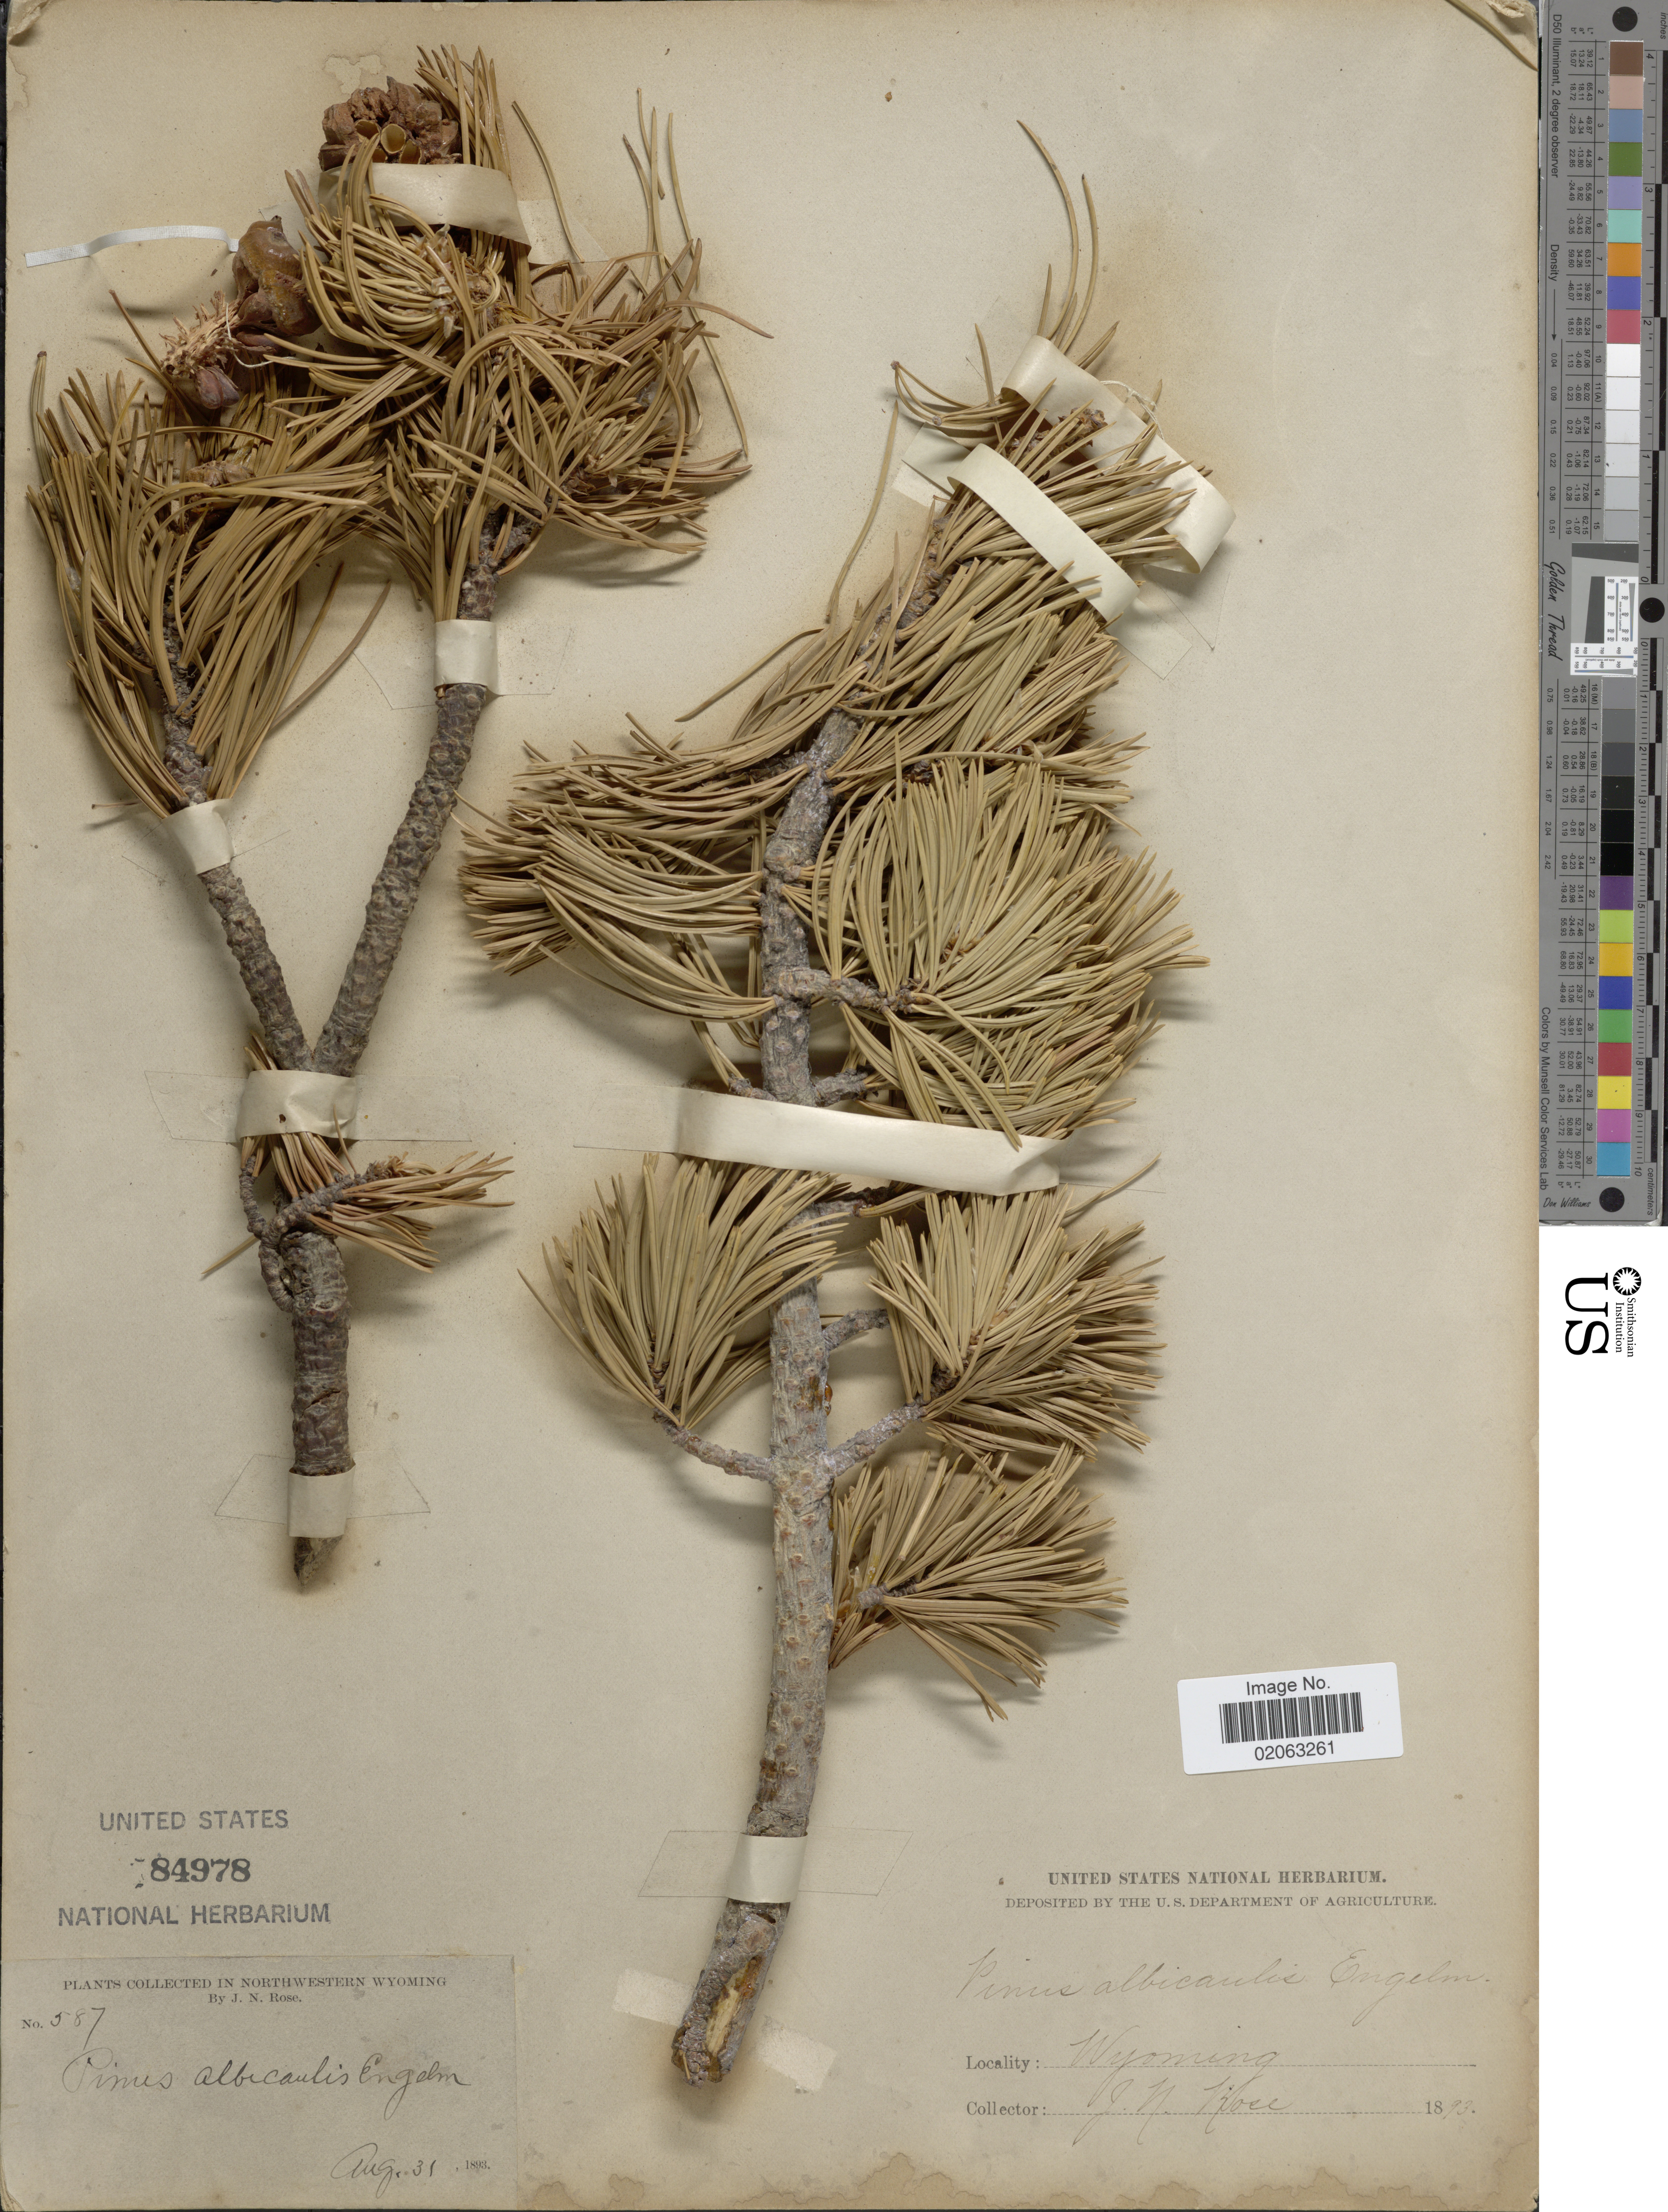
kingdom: Plantae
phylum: Tracheophyta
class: Pinopsida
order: Pinales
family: Pinaceae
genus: Pinus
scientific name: Pinus albicaulis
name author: Engelm.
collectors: J. N. Rose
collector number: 587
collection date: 1893-08-31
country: United States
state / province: Wyoming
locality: In Northwestern Wyoming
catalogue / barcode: US 84978